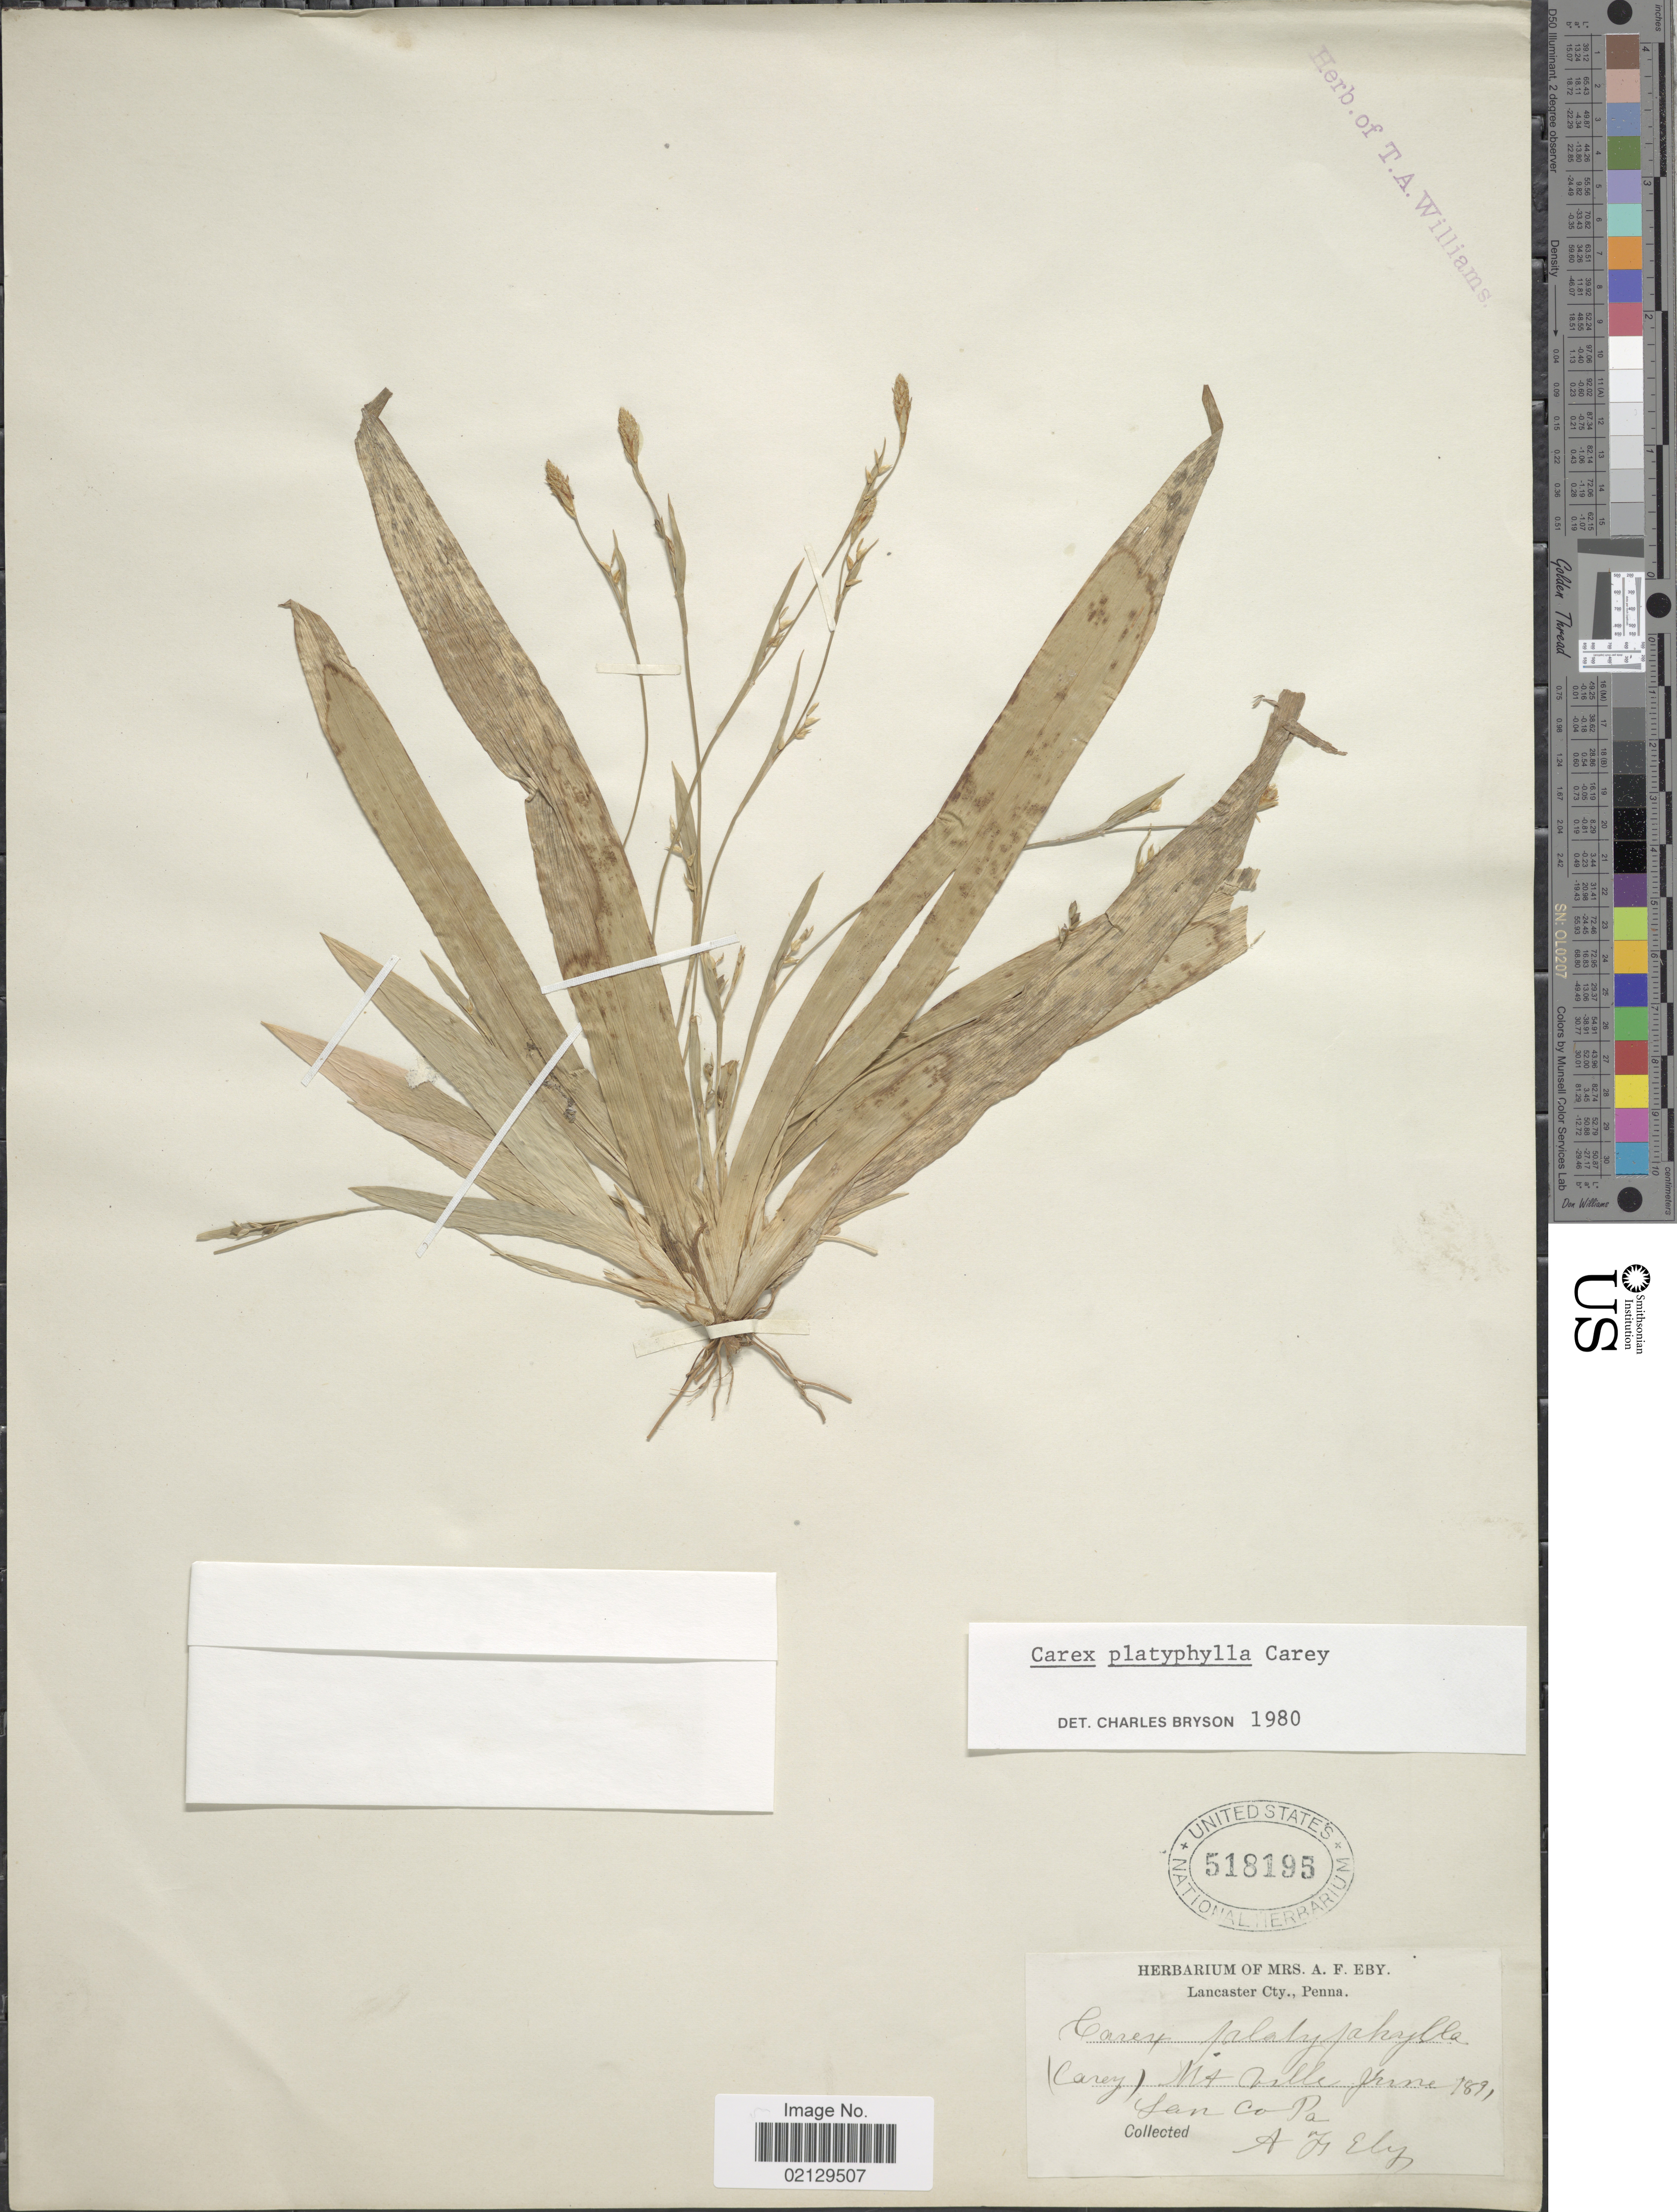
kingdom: Plantae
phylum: Tracheophyta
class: Liliopsida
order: Poales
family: Cyperaceae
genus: Carex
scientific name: Carex platyphylla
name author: J. Carey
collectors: A. F. Eby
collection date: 1891-06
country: United States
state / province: Pennsylvania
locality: Lancaster Cty., Penna., San Co. Pa., Mt. Ville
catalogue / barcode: US 518195